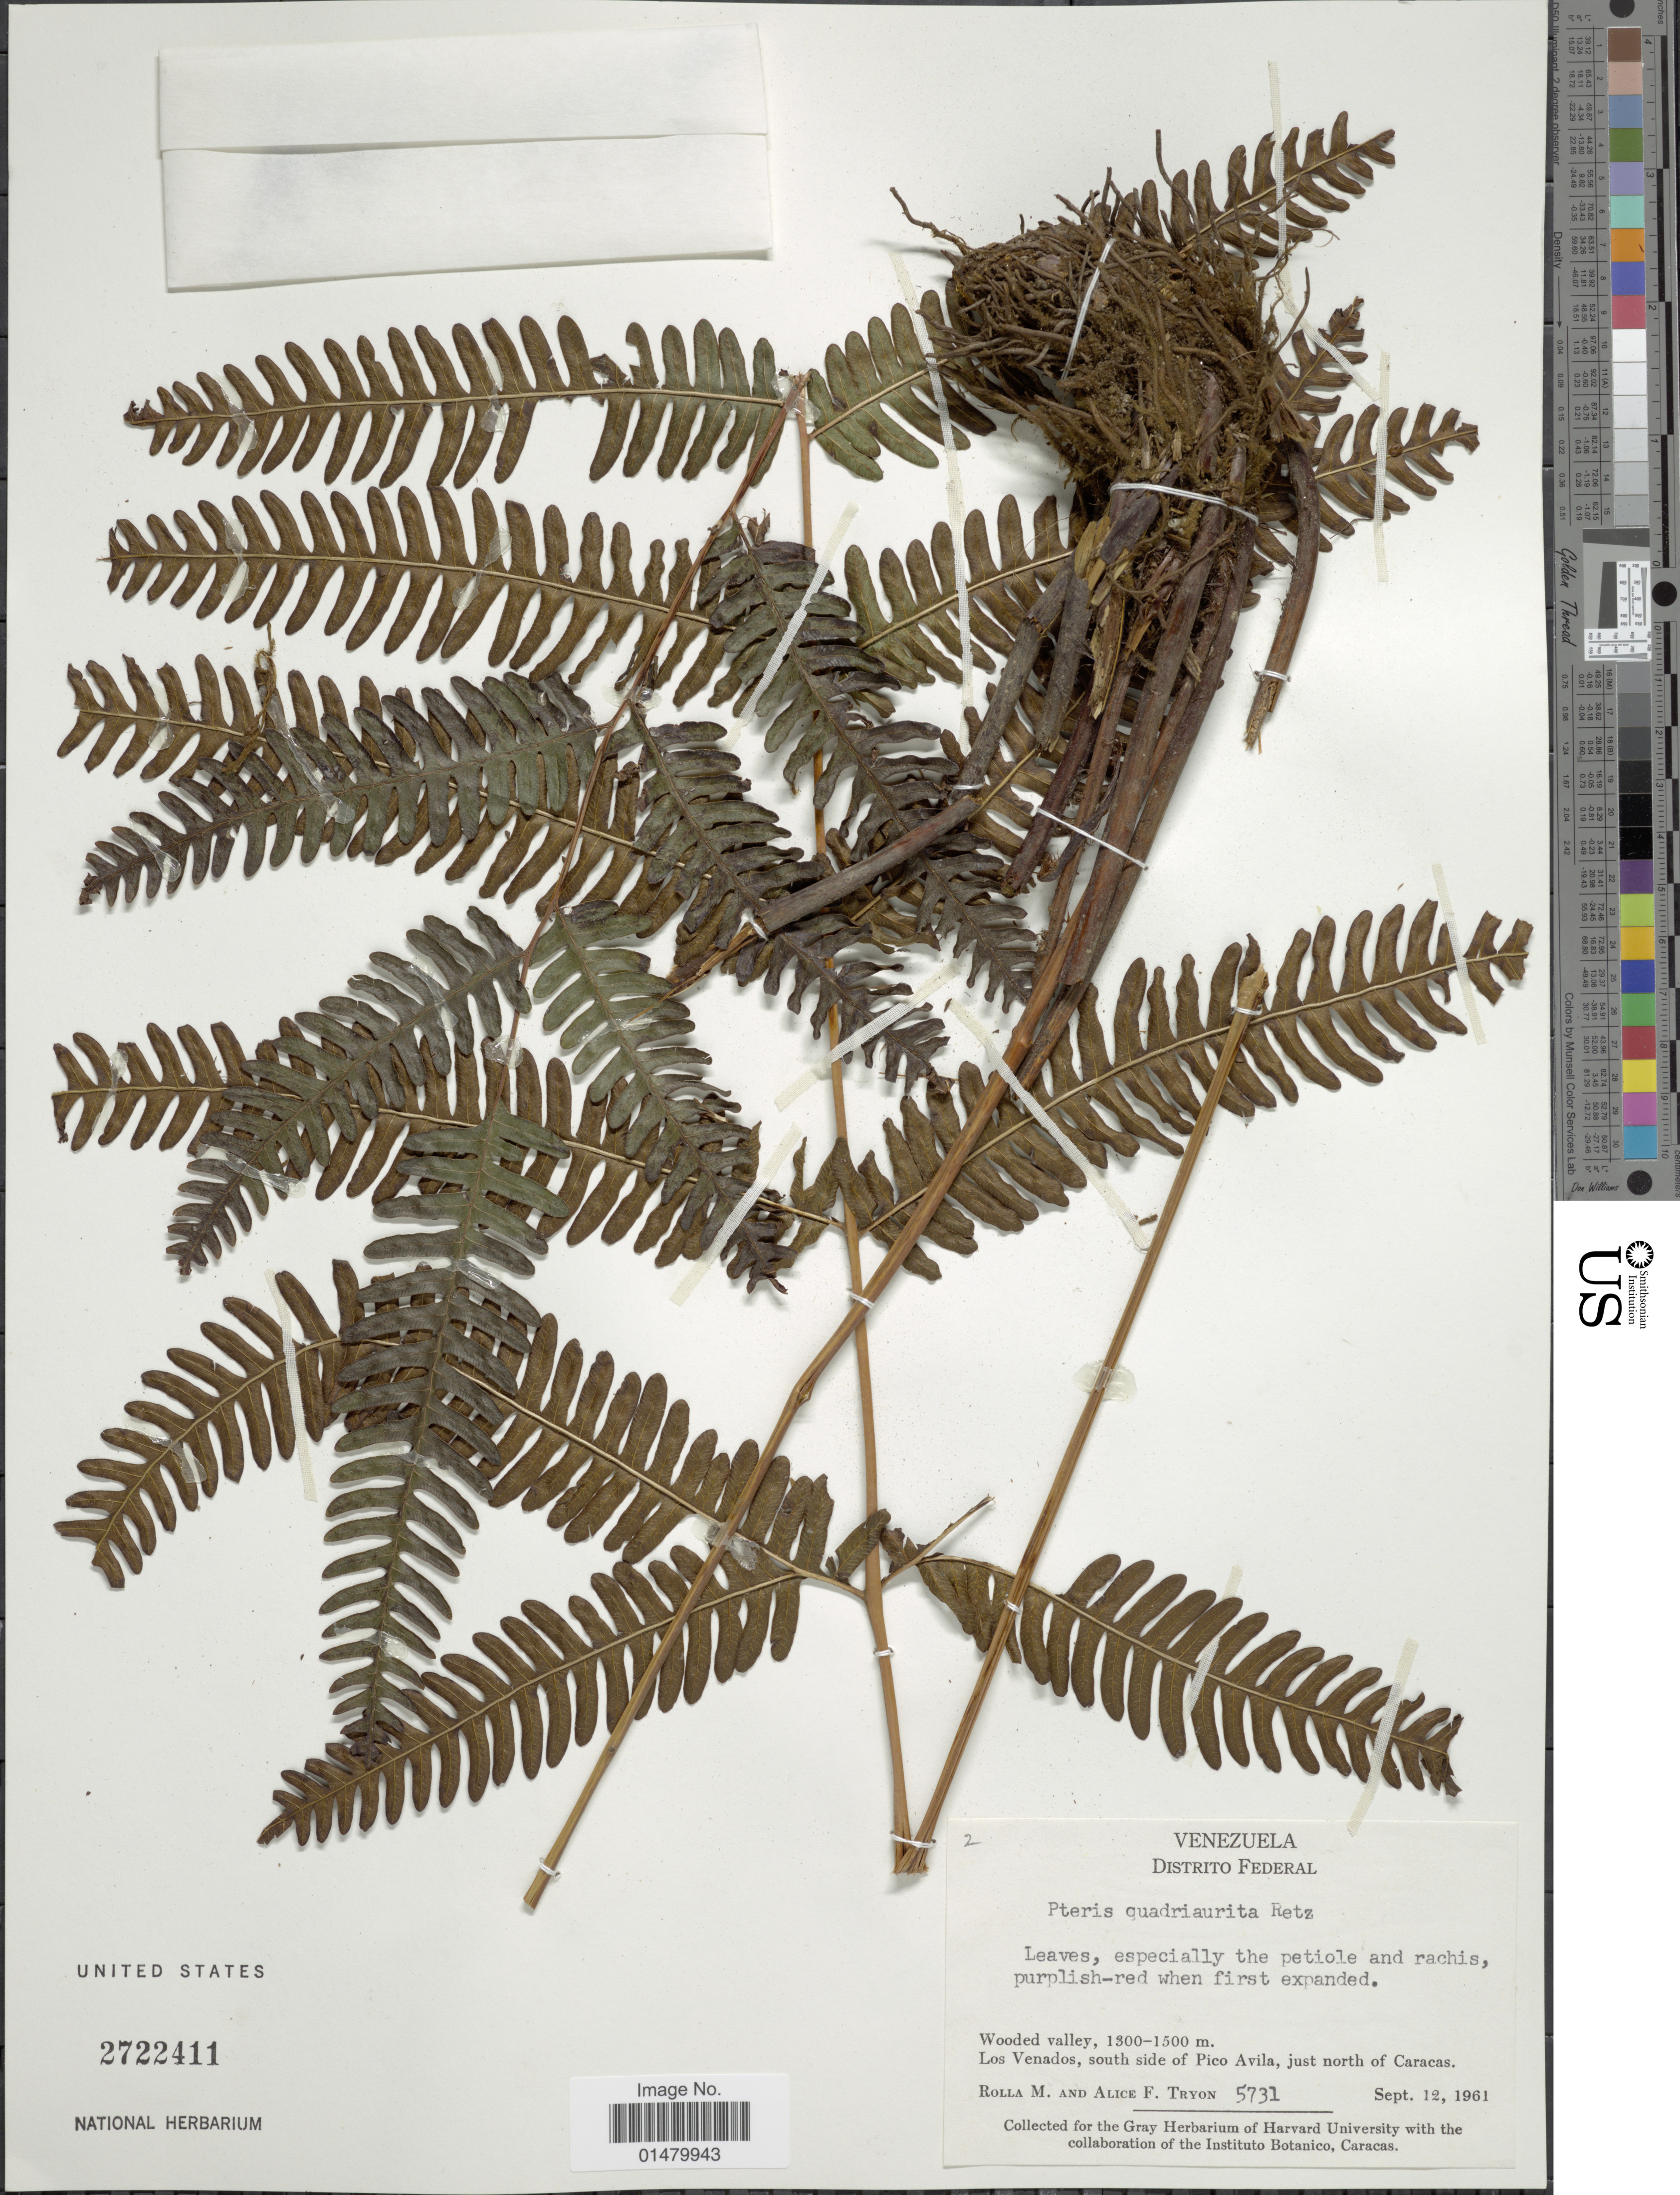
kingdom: Plantae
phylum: Tracheophyta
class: Polypodiopsida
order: Polypodiales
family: Pteridaceae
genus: Pteris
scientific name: Pteris quadriaurita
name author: Retz.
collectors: M. Rolla & A. F. Tryon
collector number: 5731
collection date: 1961-09-12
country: Venezuela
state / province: Distrito Federal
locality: Distrito Federal. Los Venados, south side of Pico Avila, just north of Caracas.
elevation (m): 1300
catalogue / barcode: US 2722411